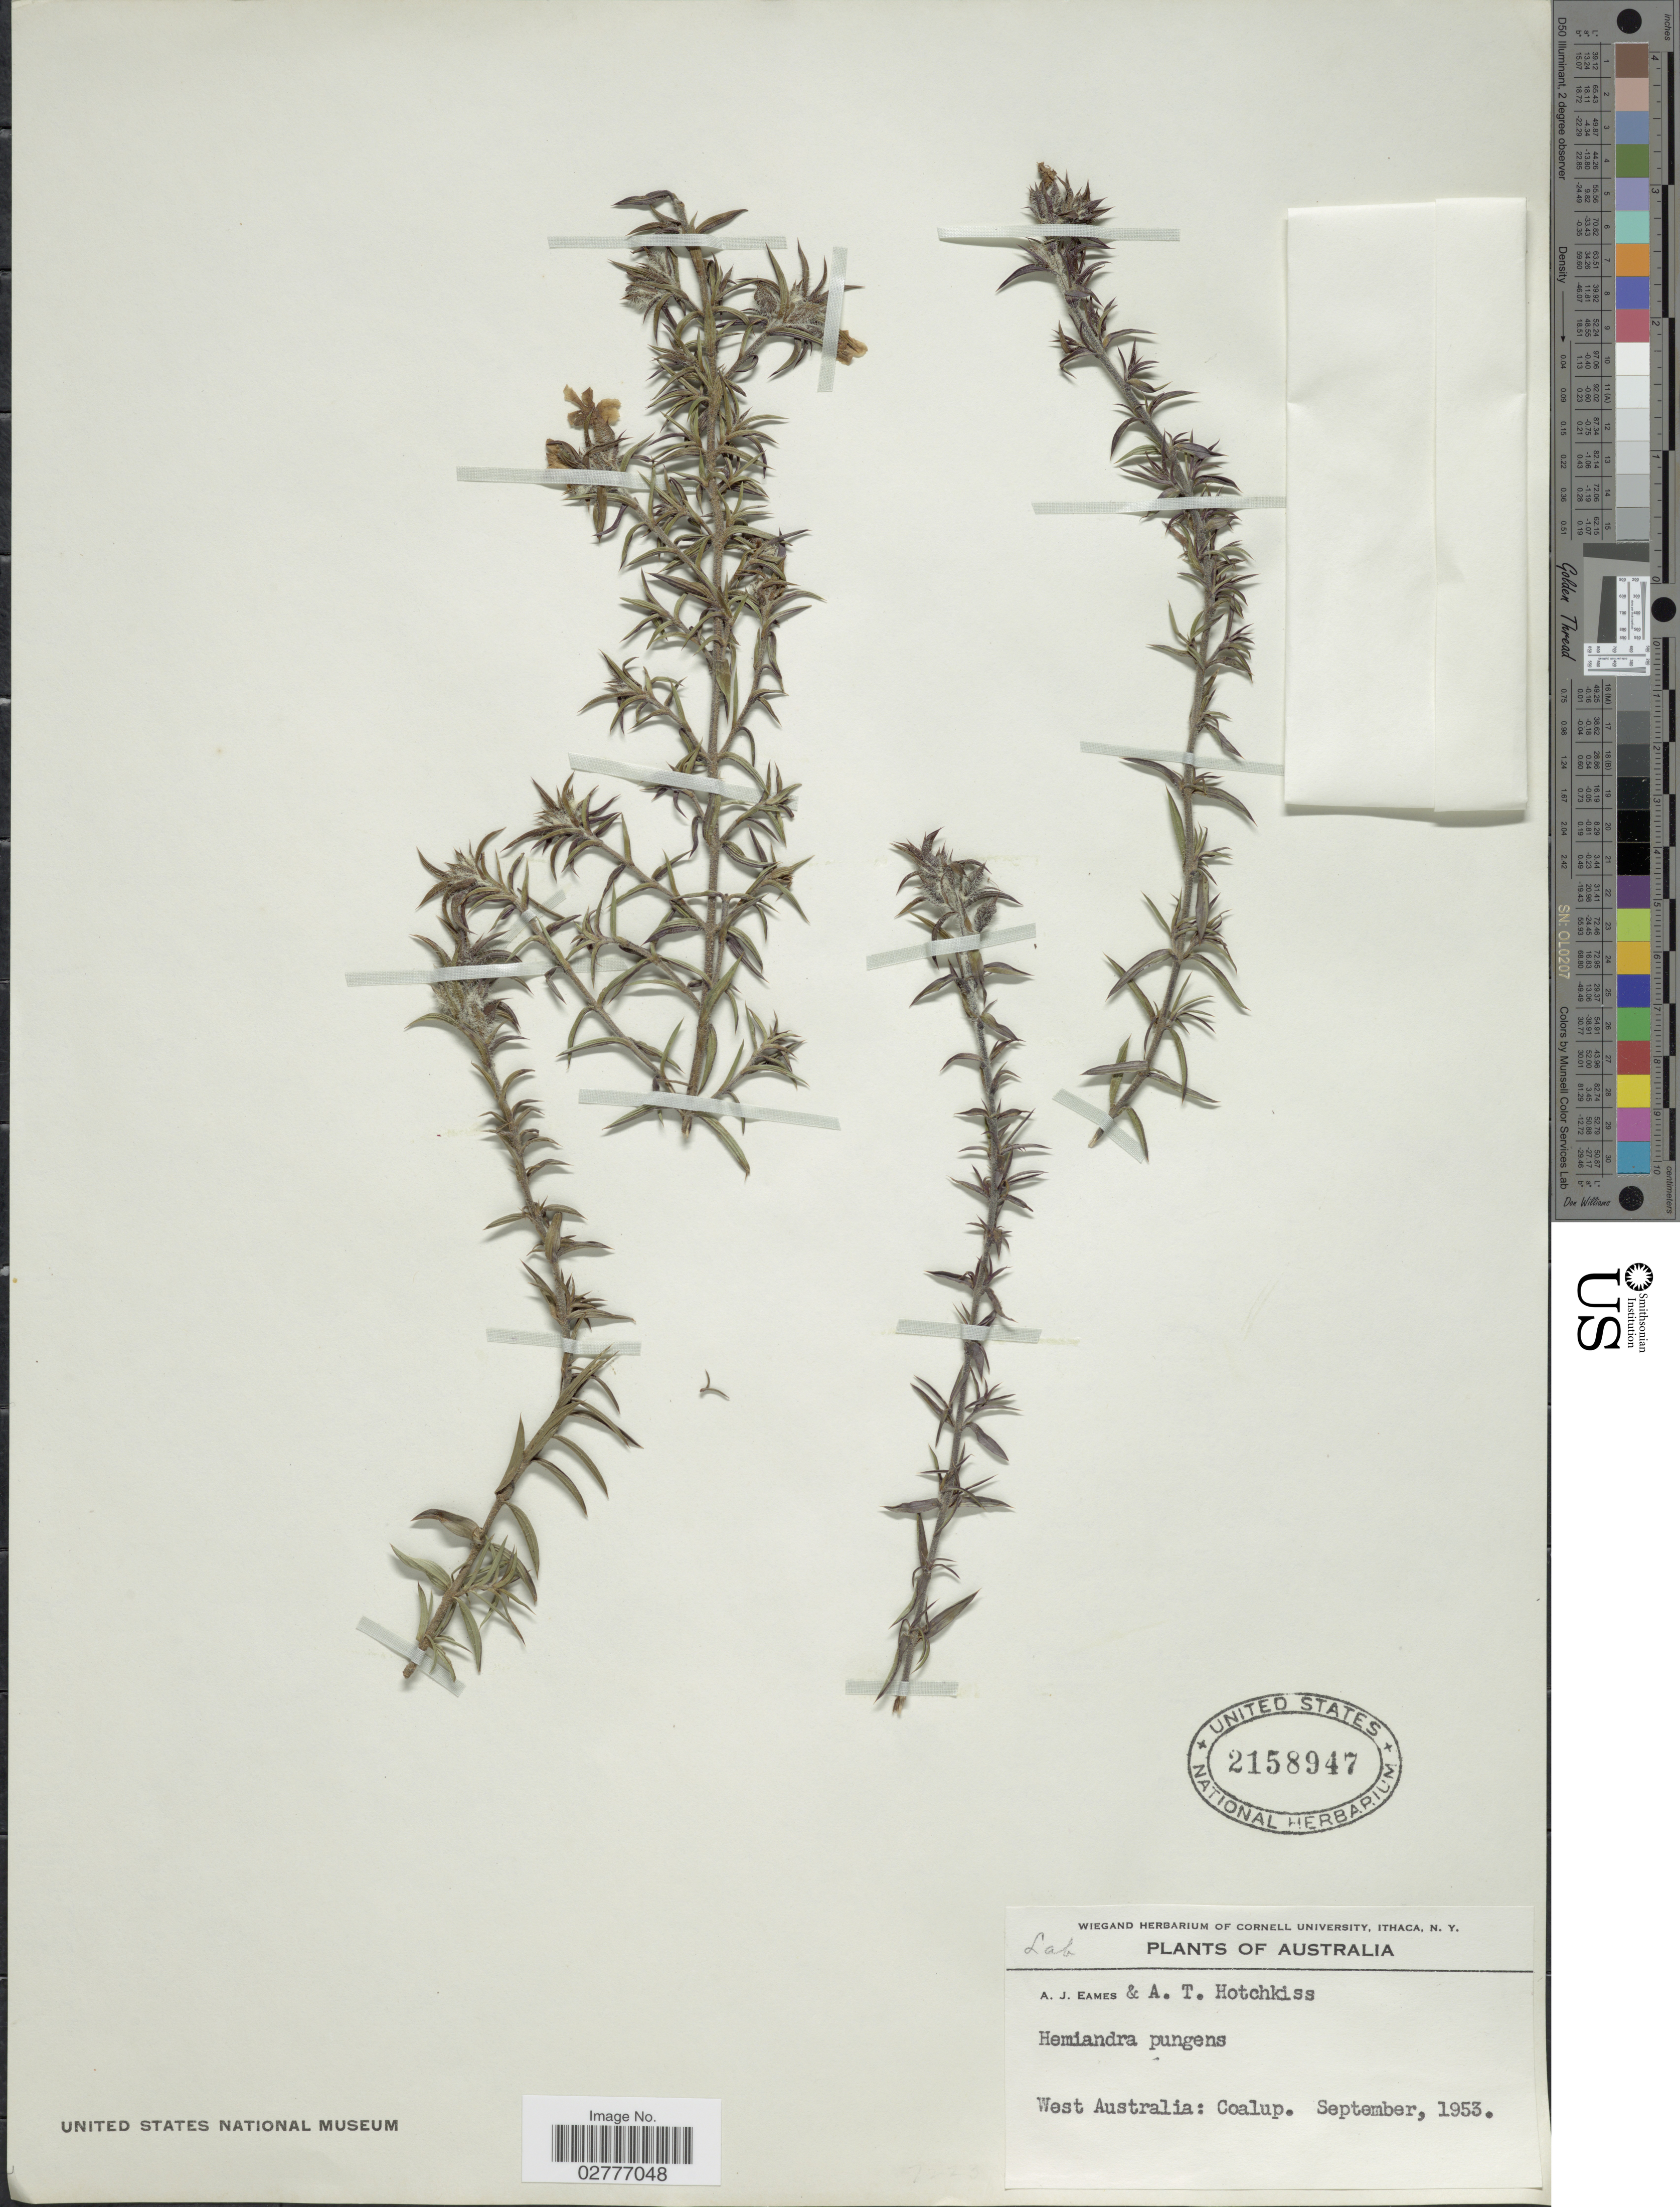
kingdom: Plantae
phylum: Tracheophyta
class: Magnoliopsida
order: Lamiales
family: Lamiaceae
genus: Hemiandra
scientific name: Hemiandra pungens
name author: R. Br.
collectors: A. J. Eames & A. Hotchkiss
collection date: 1953-09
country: Australia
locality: West Australia: Coalup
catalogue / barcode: US 2158947